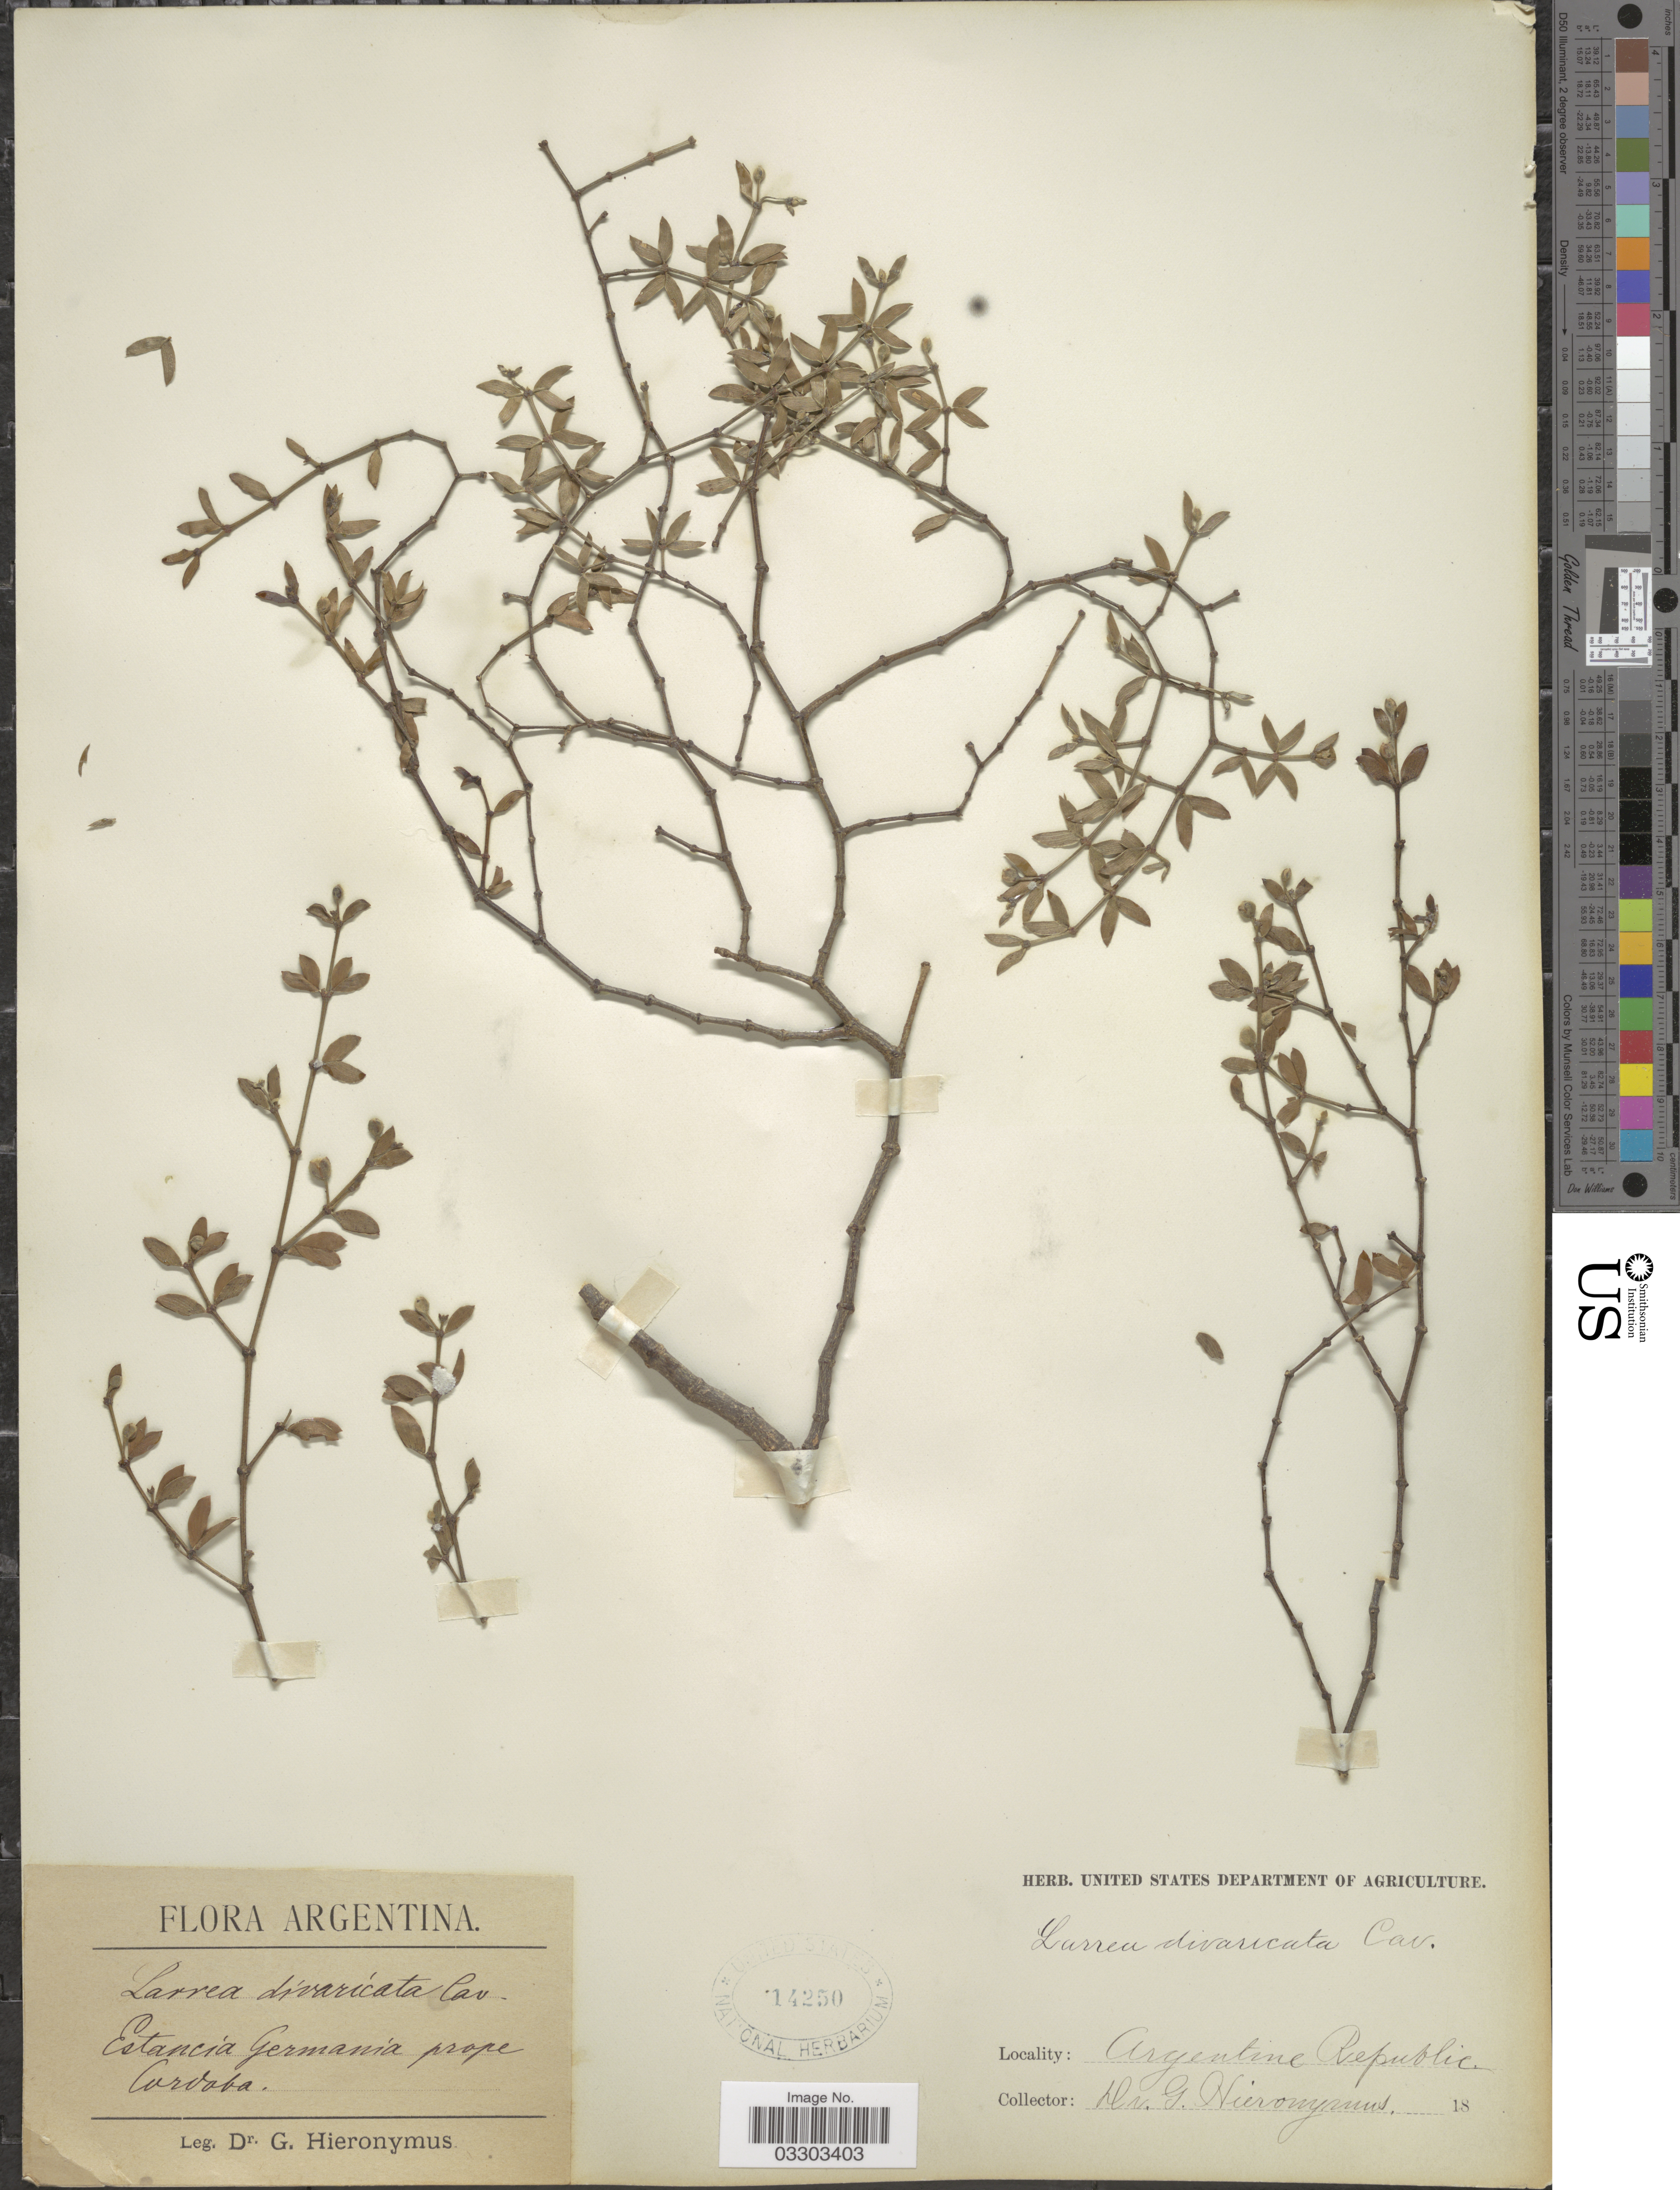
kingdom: Plantae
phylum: Tracheophyta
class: Magnoliopsida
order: Zygophyllales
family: Zygophyllaceae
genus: Larrea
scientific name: Larrea divaricata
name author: Cav.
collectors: G. H. Hieronymus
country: Argentina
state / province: Cordoba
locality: Estancía Germanía prope Cordoba.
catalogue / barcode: US 14250